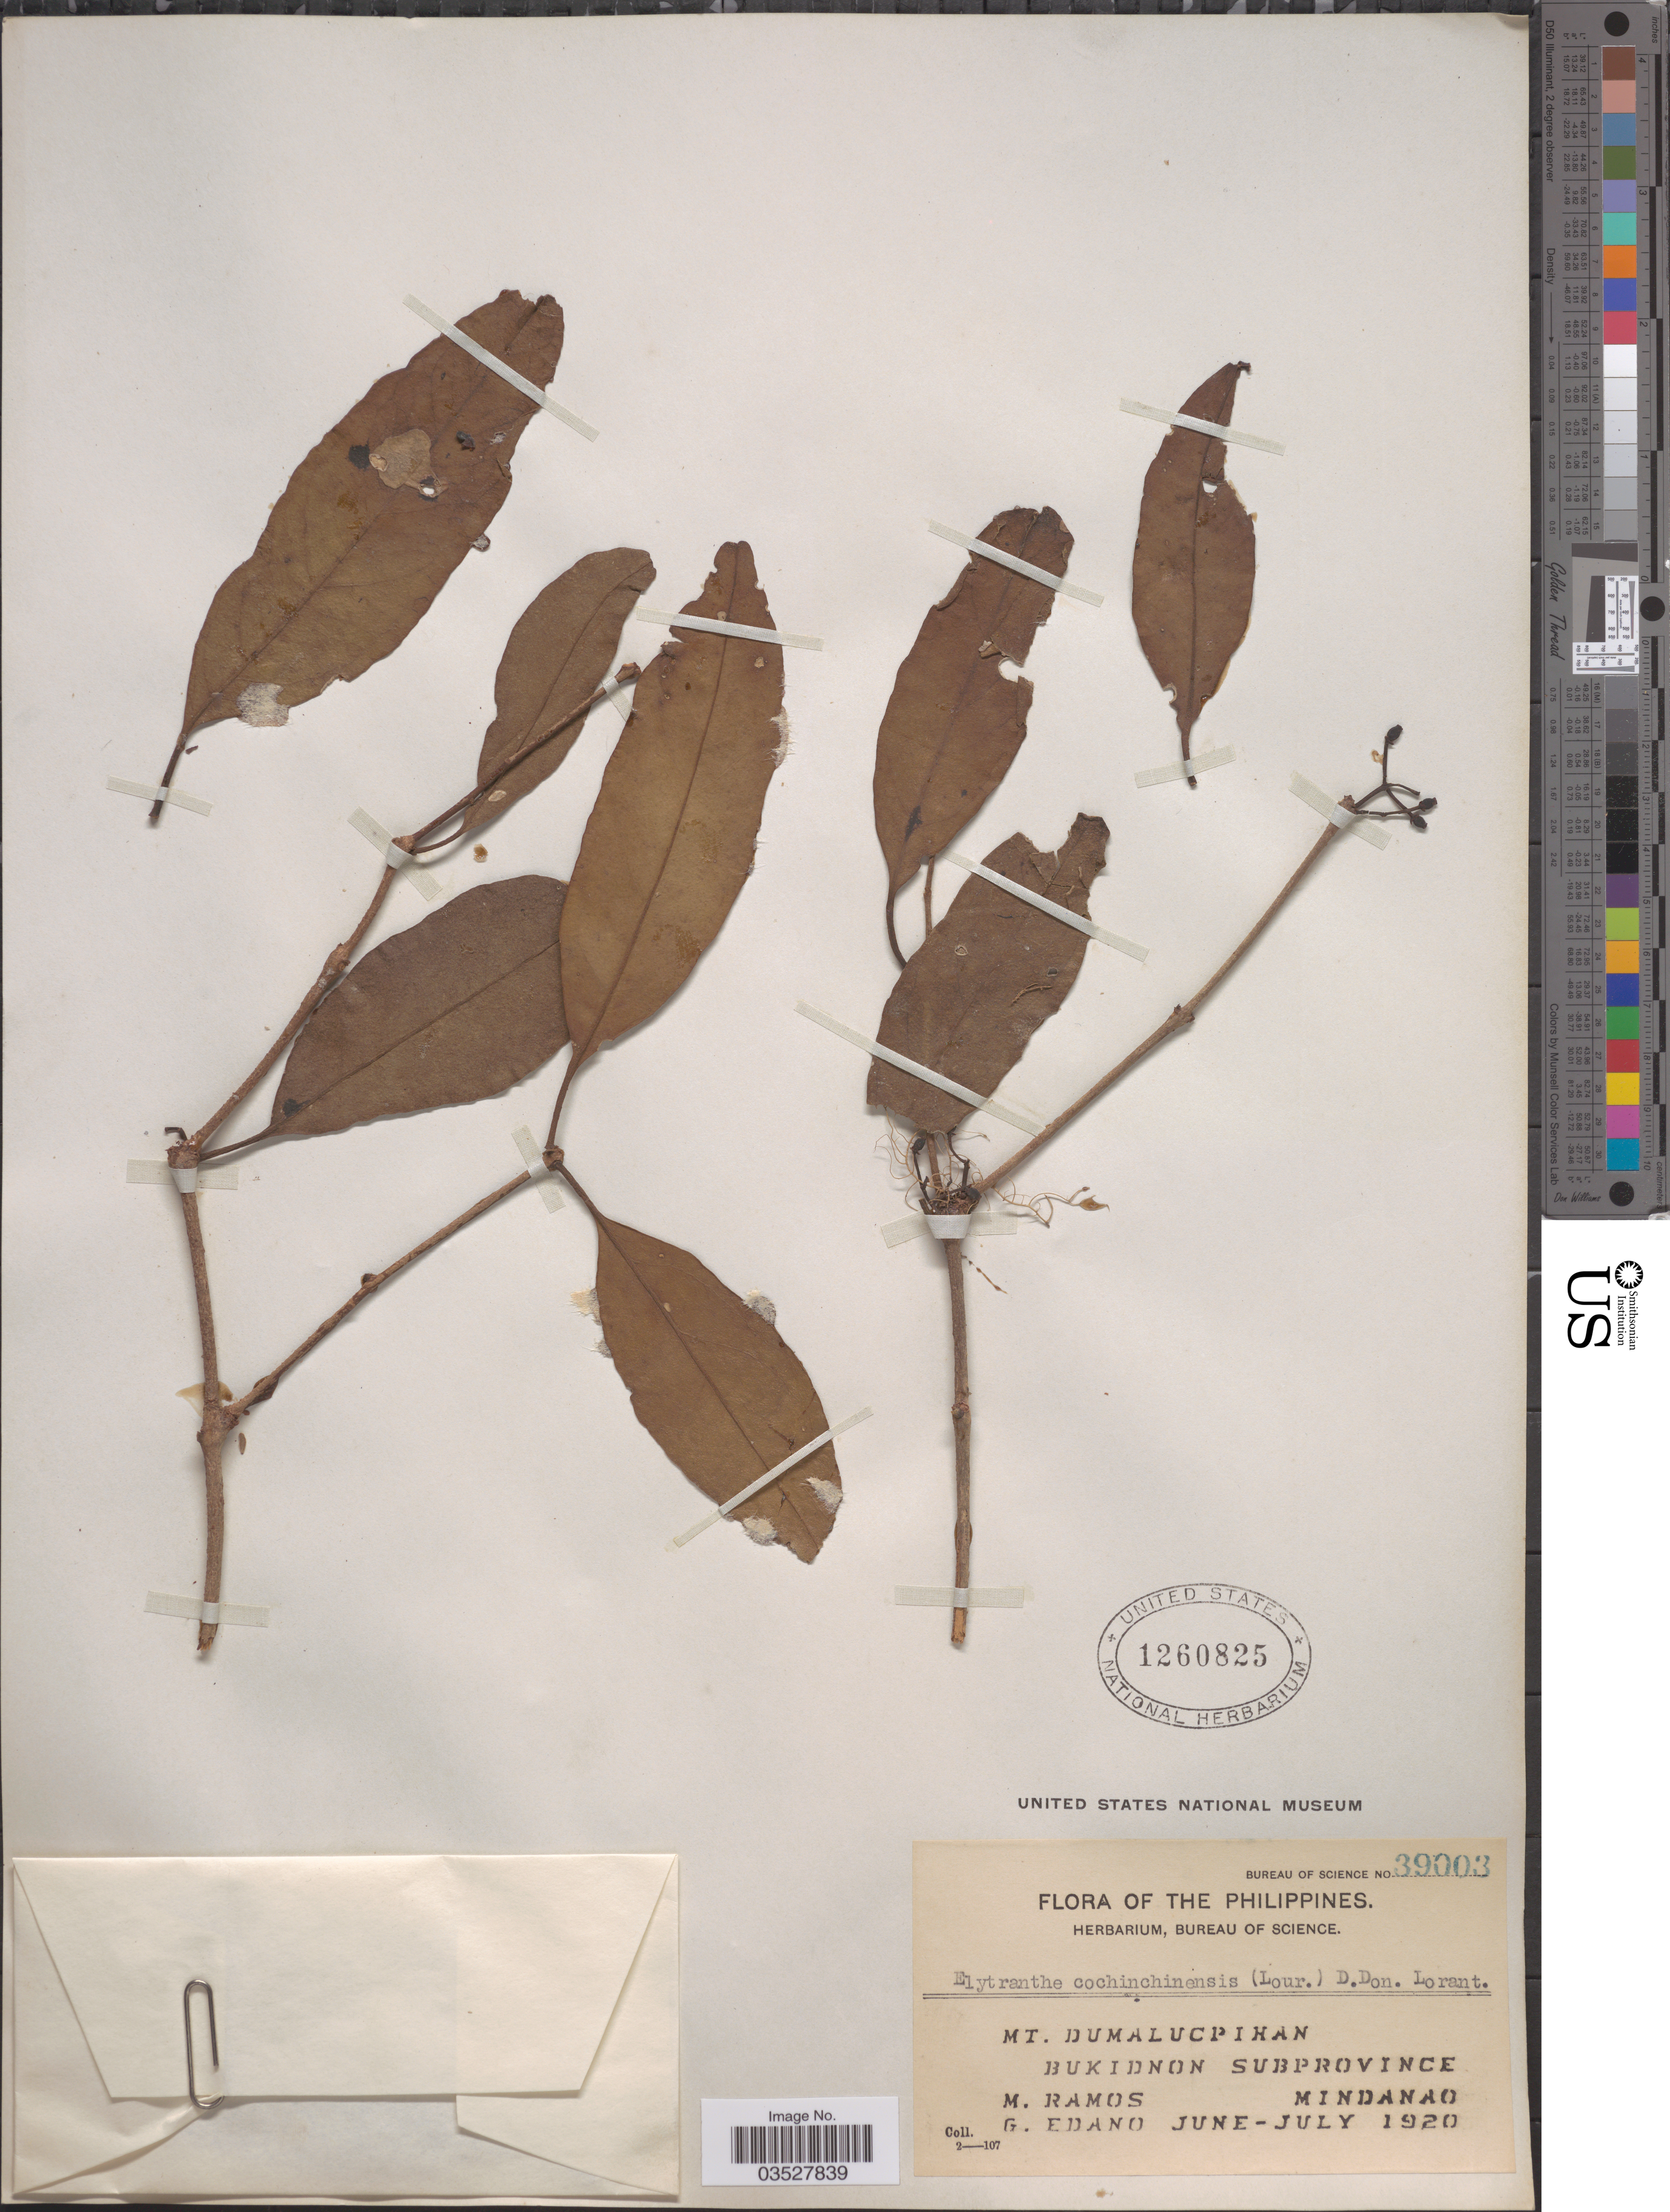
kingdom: Plantae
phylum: Tracheophyta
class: Magnoliopsida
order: Santalales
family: Loranthaceae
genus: Elytranthe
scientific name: Elytranthe cochinchinensis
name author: (Lour.) G. Don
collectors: M. Ramos & G. Edaño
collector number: Bureau of Science 39003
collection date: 1920-06/1920-07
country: Philippines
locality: Mt. Dumalucpihan. Bukidnon Subprovince. Mindanao.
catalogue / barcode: US 1260825